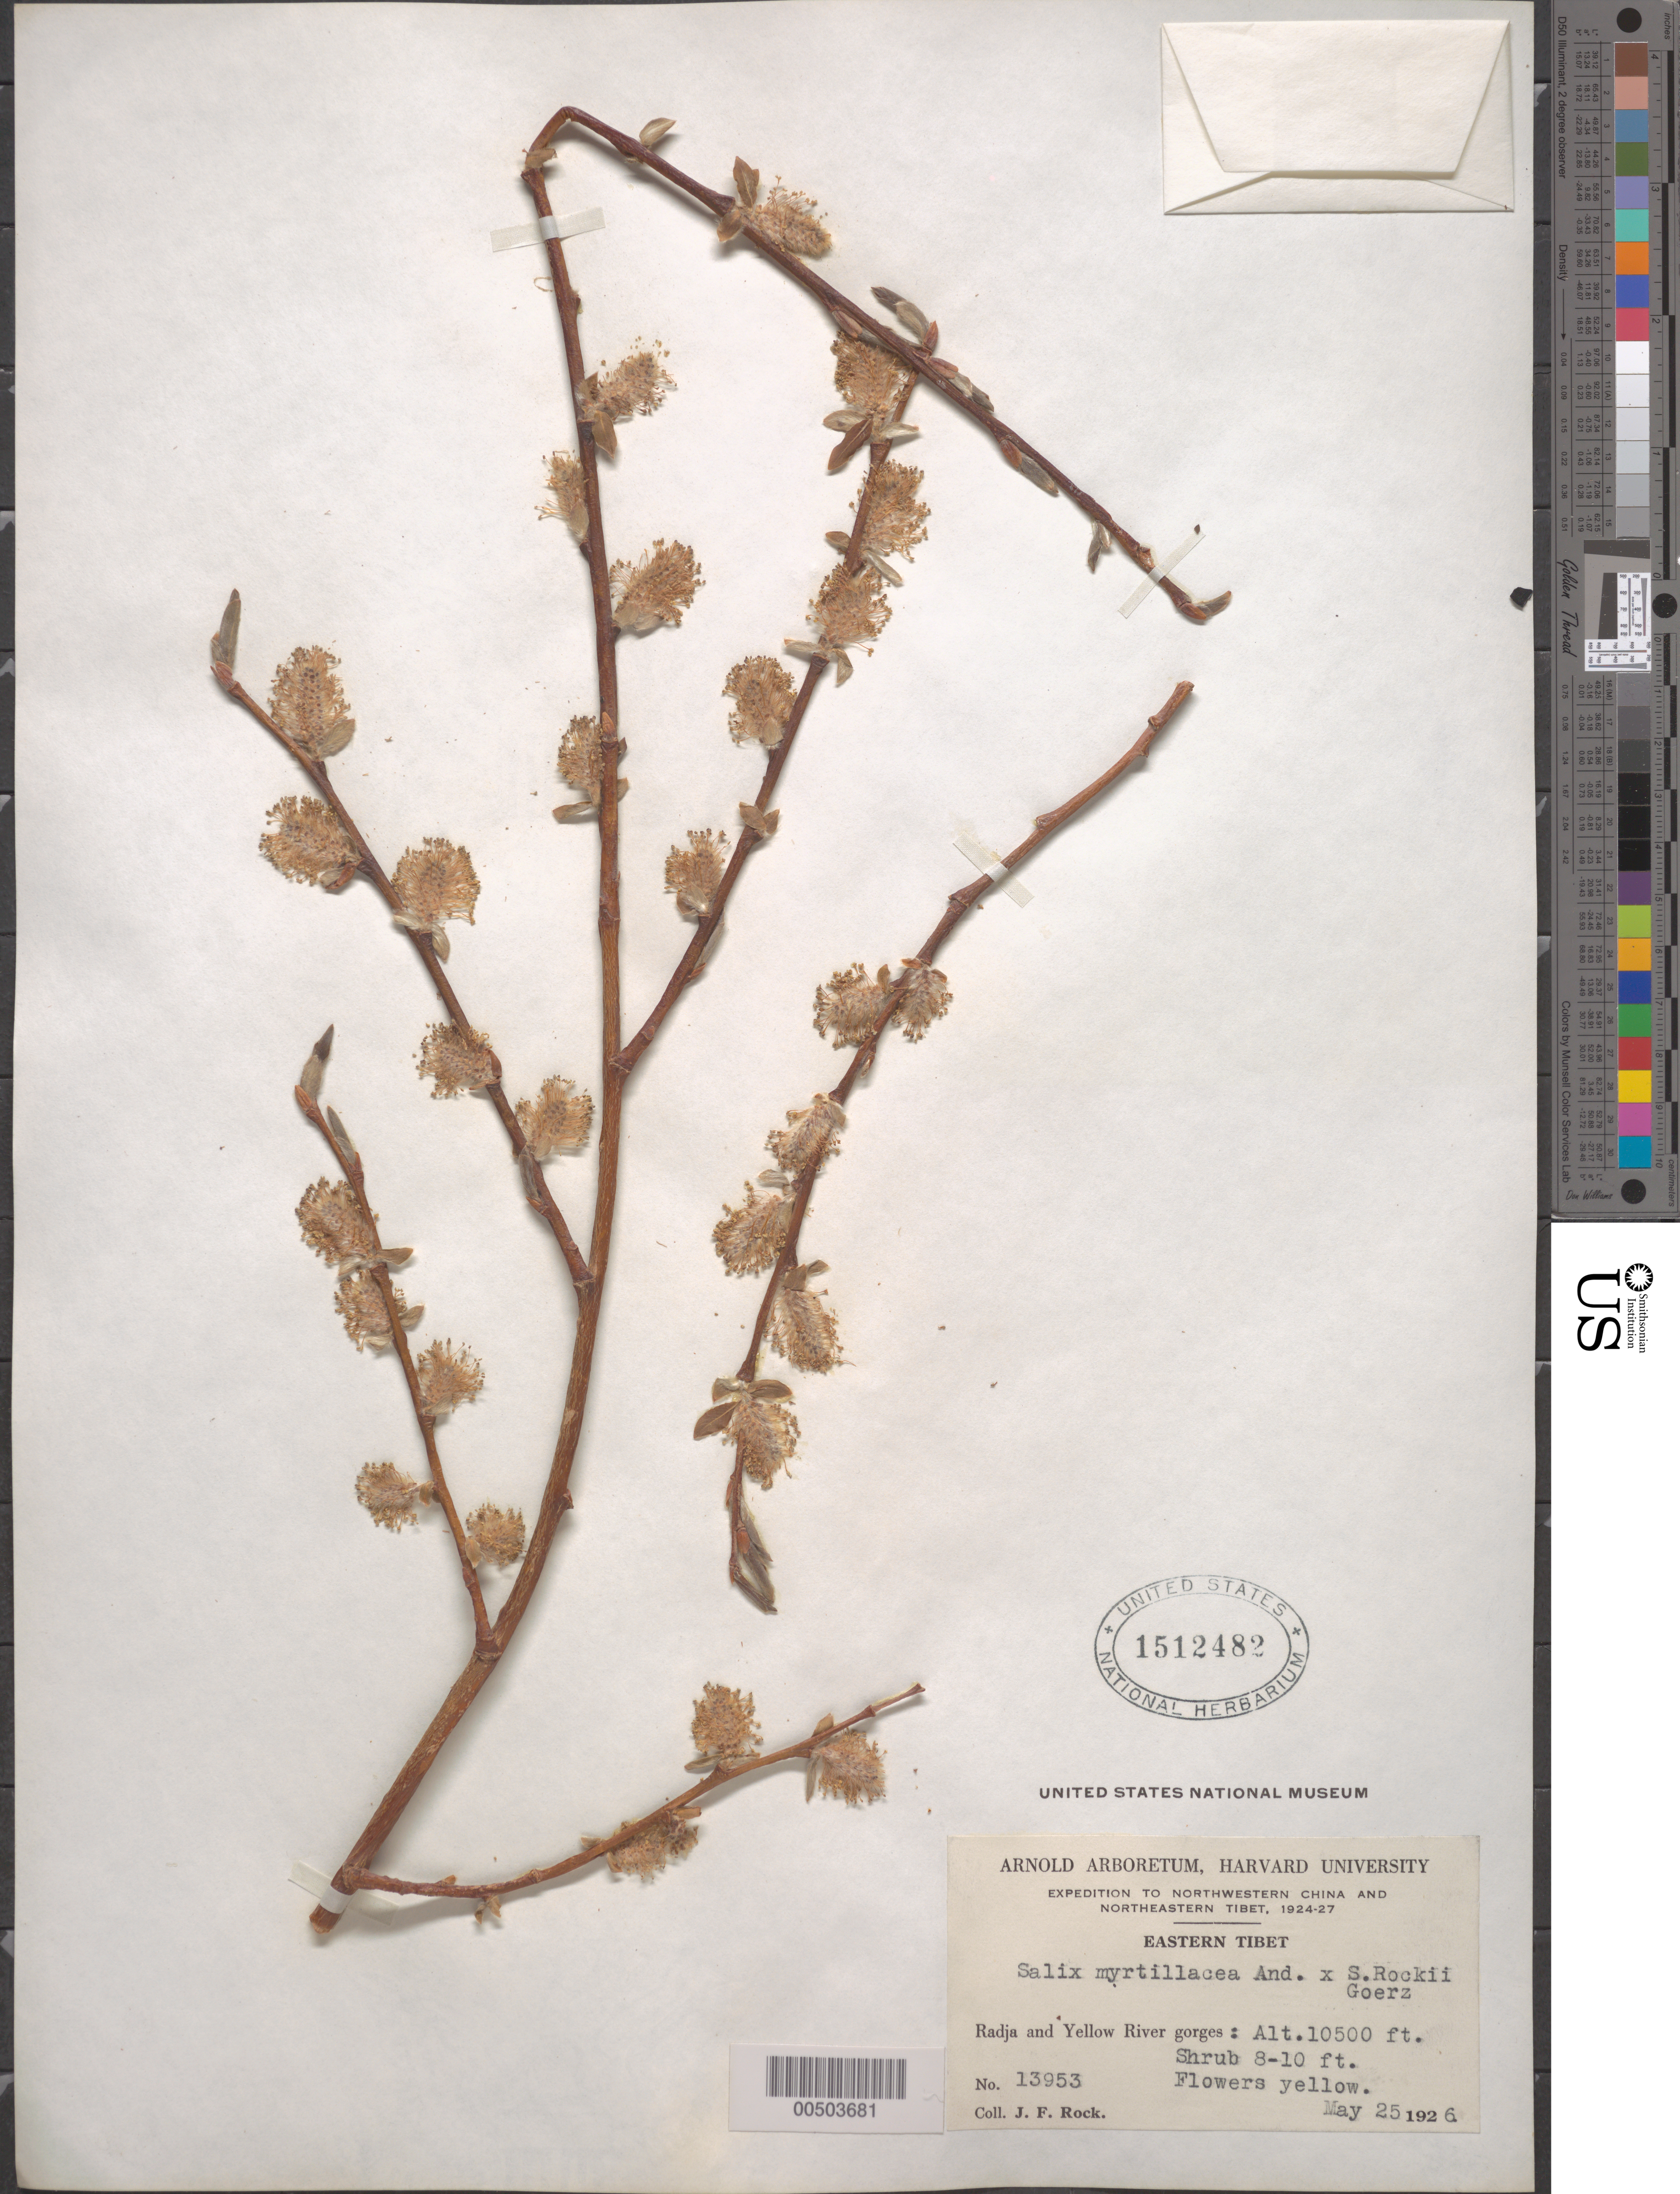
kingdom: Plantae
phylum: Tracheophyta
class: Magnoliopsida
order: Malpighiales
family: Salicaceae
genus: Salix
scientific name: Salix myrtillacea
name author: Andersson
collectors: J. F. Rock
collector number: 13953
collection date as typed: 25 May 1926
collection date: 1926-05-25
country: China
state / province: Xizang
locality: Radja and Yellow River gorges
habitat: Shrub 8-10 ft. Flowers yellow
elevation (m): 3200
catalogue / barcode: US 1512482